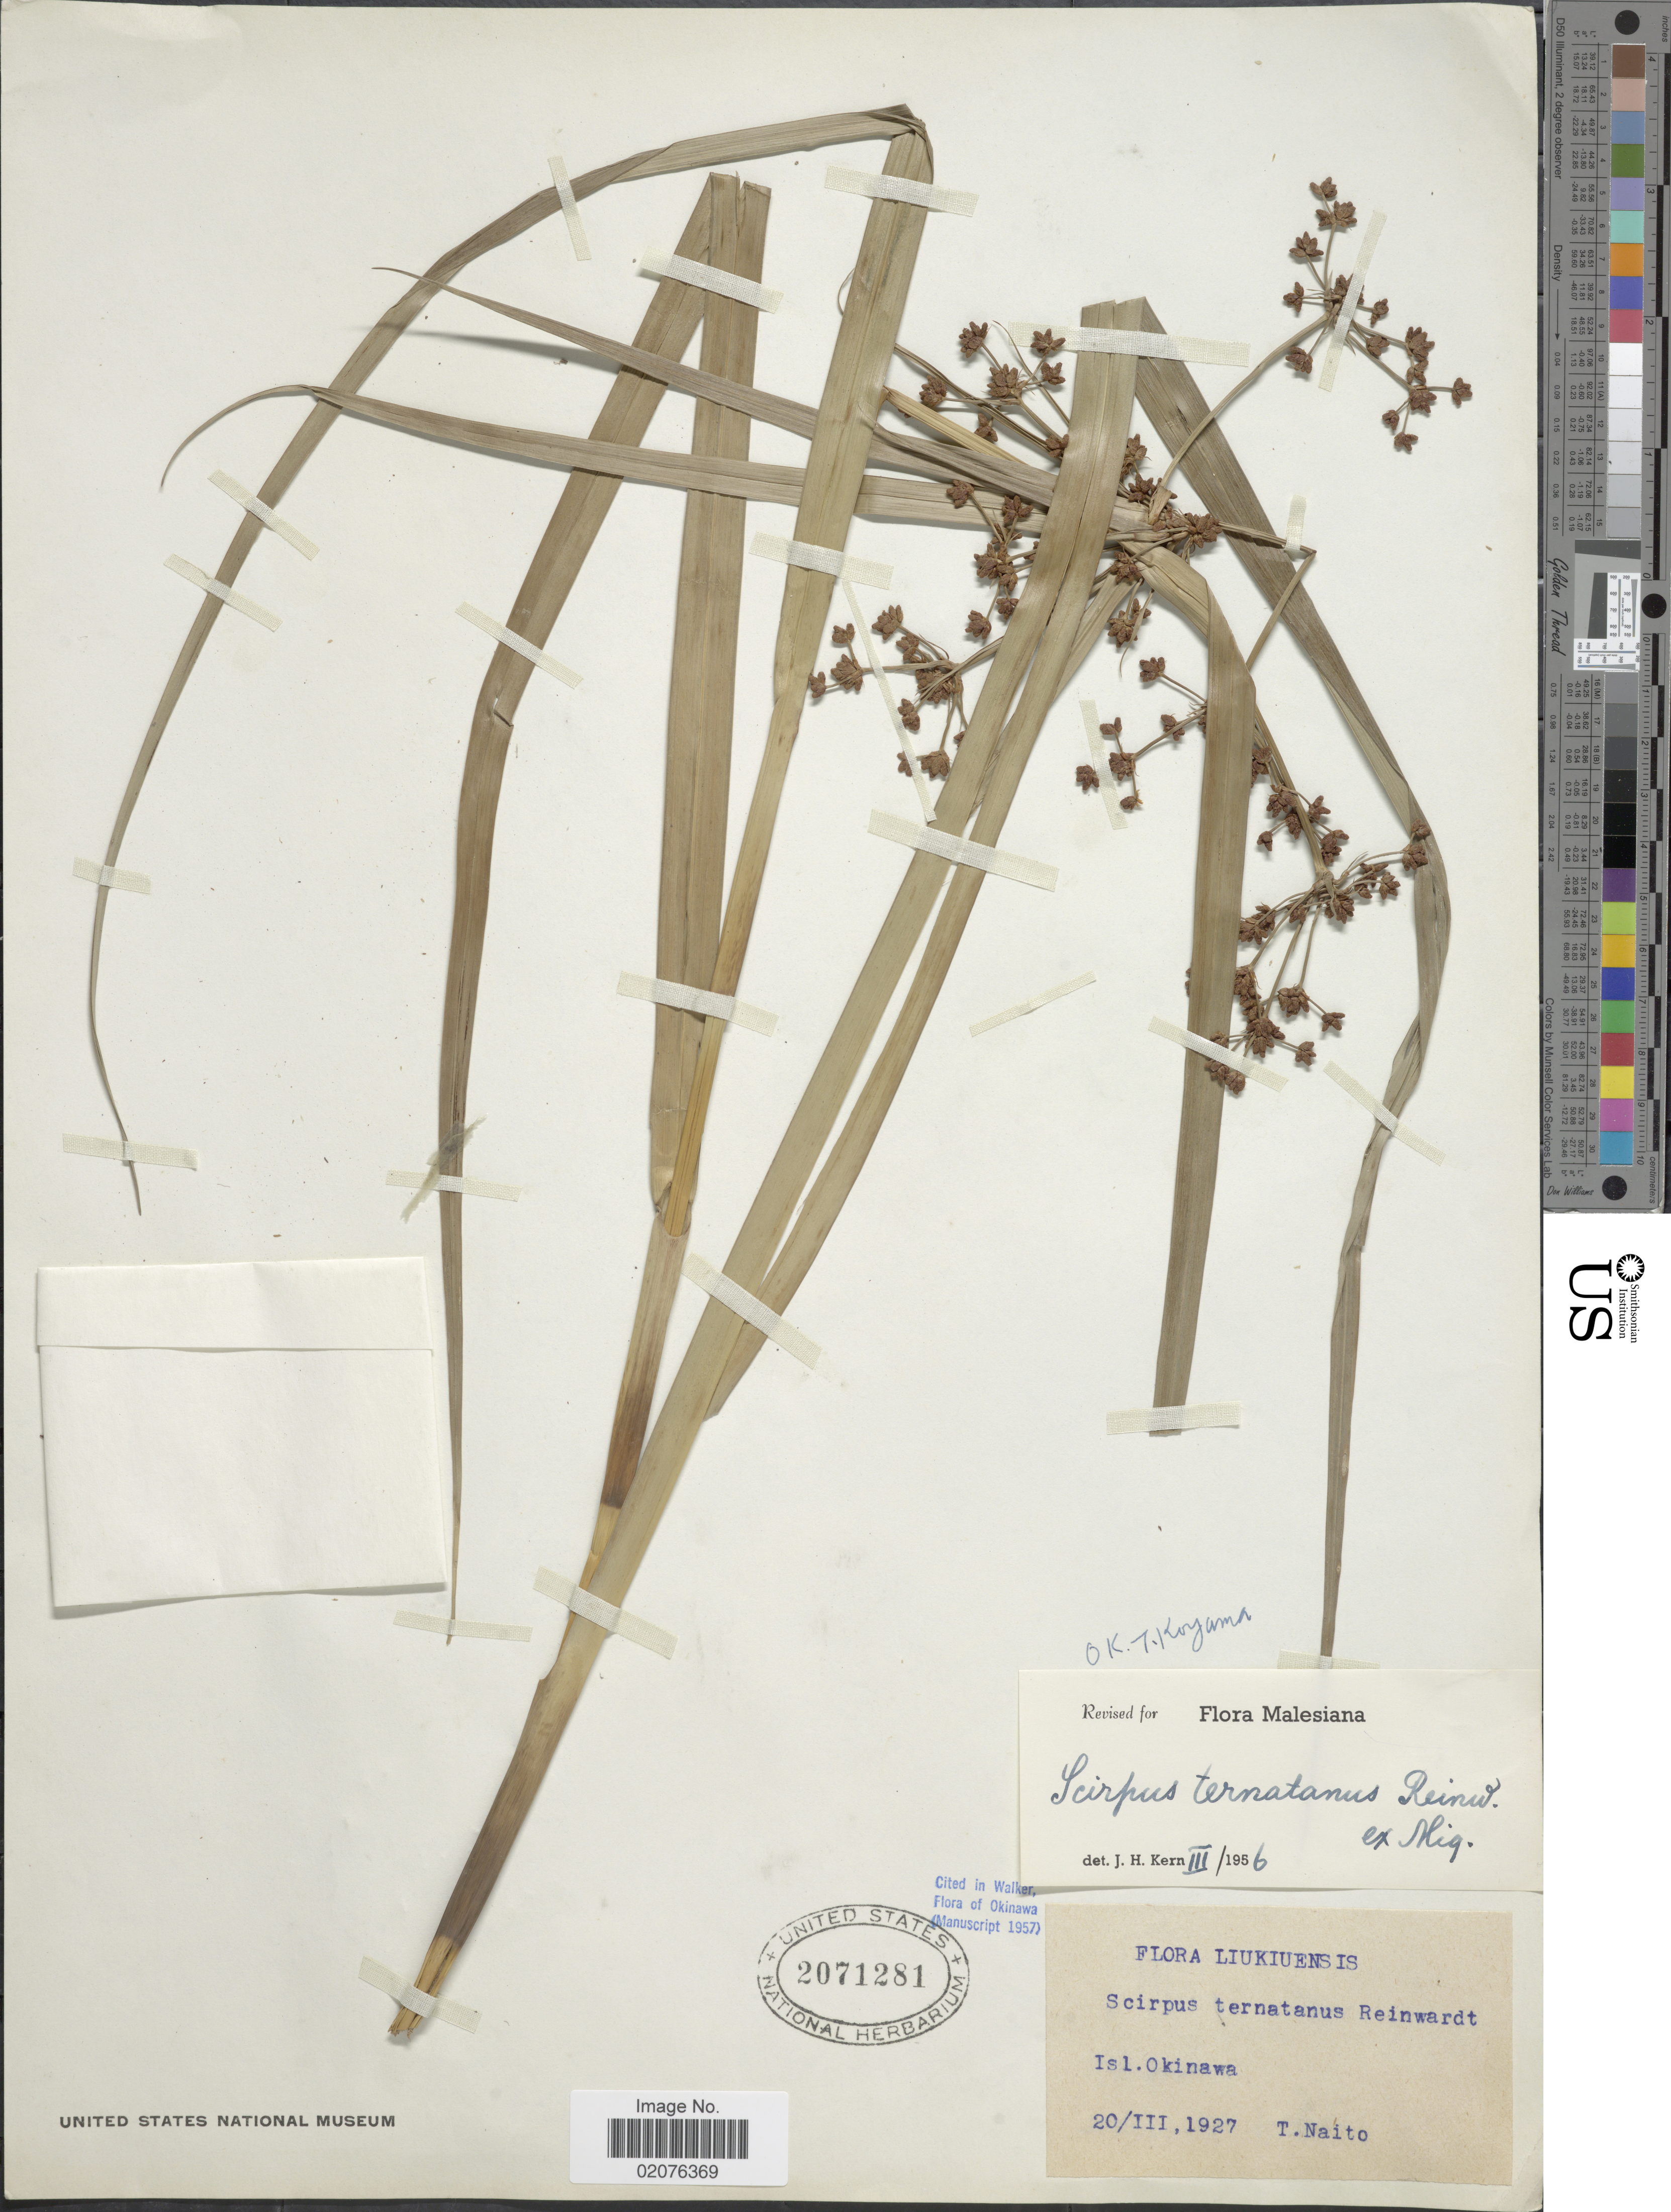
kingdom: Plantae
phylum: Tracheophyta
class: Liliopsida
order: Poales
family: Cyperaceae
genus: Scirpus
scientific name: Scirpus ternatanus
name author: Reinw. ex Miq.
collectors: T. Naito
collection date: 1927-03-20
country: Japan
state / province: Okinawa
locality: Liukiuensis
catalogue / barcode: US 2071281